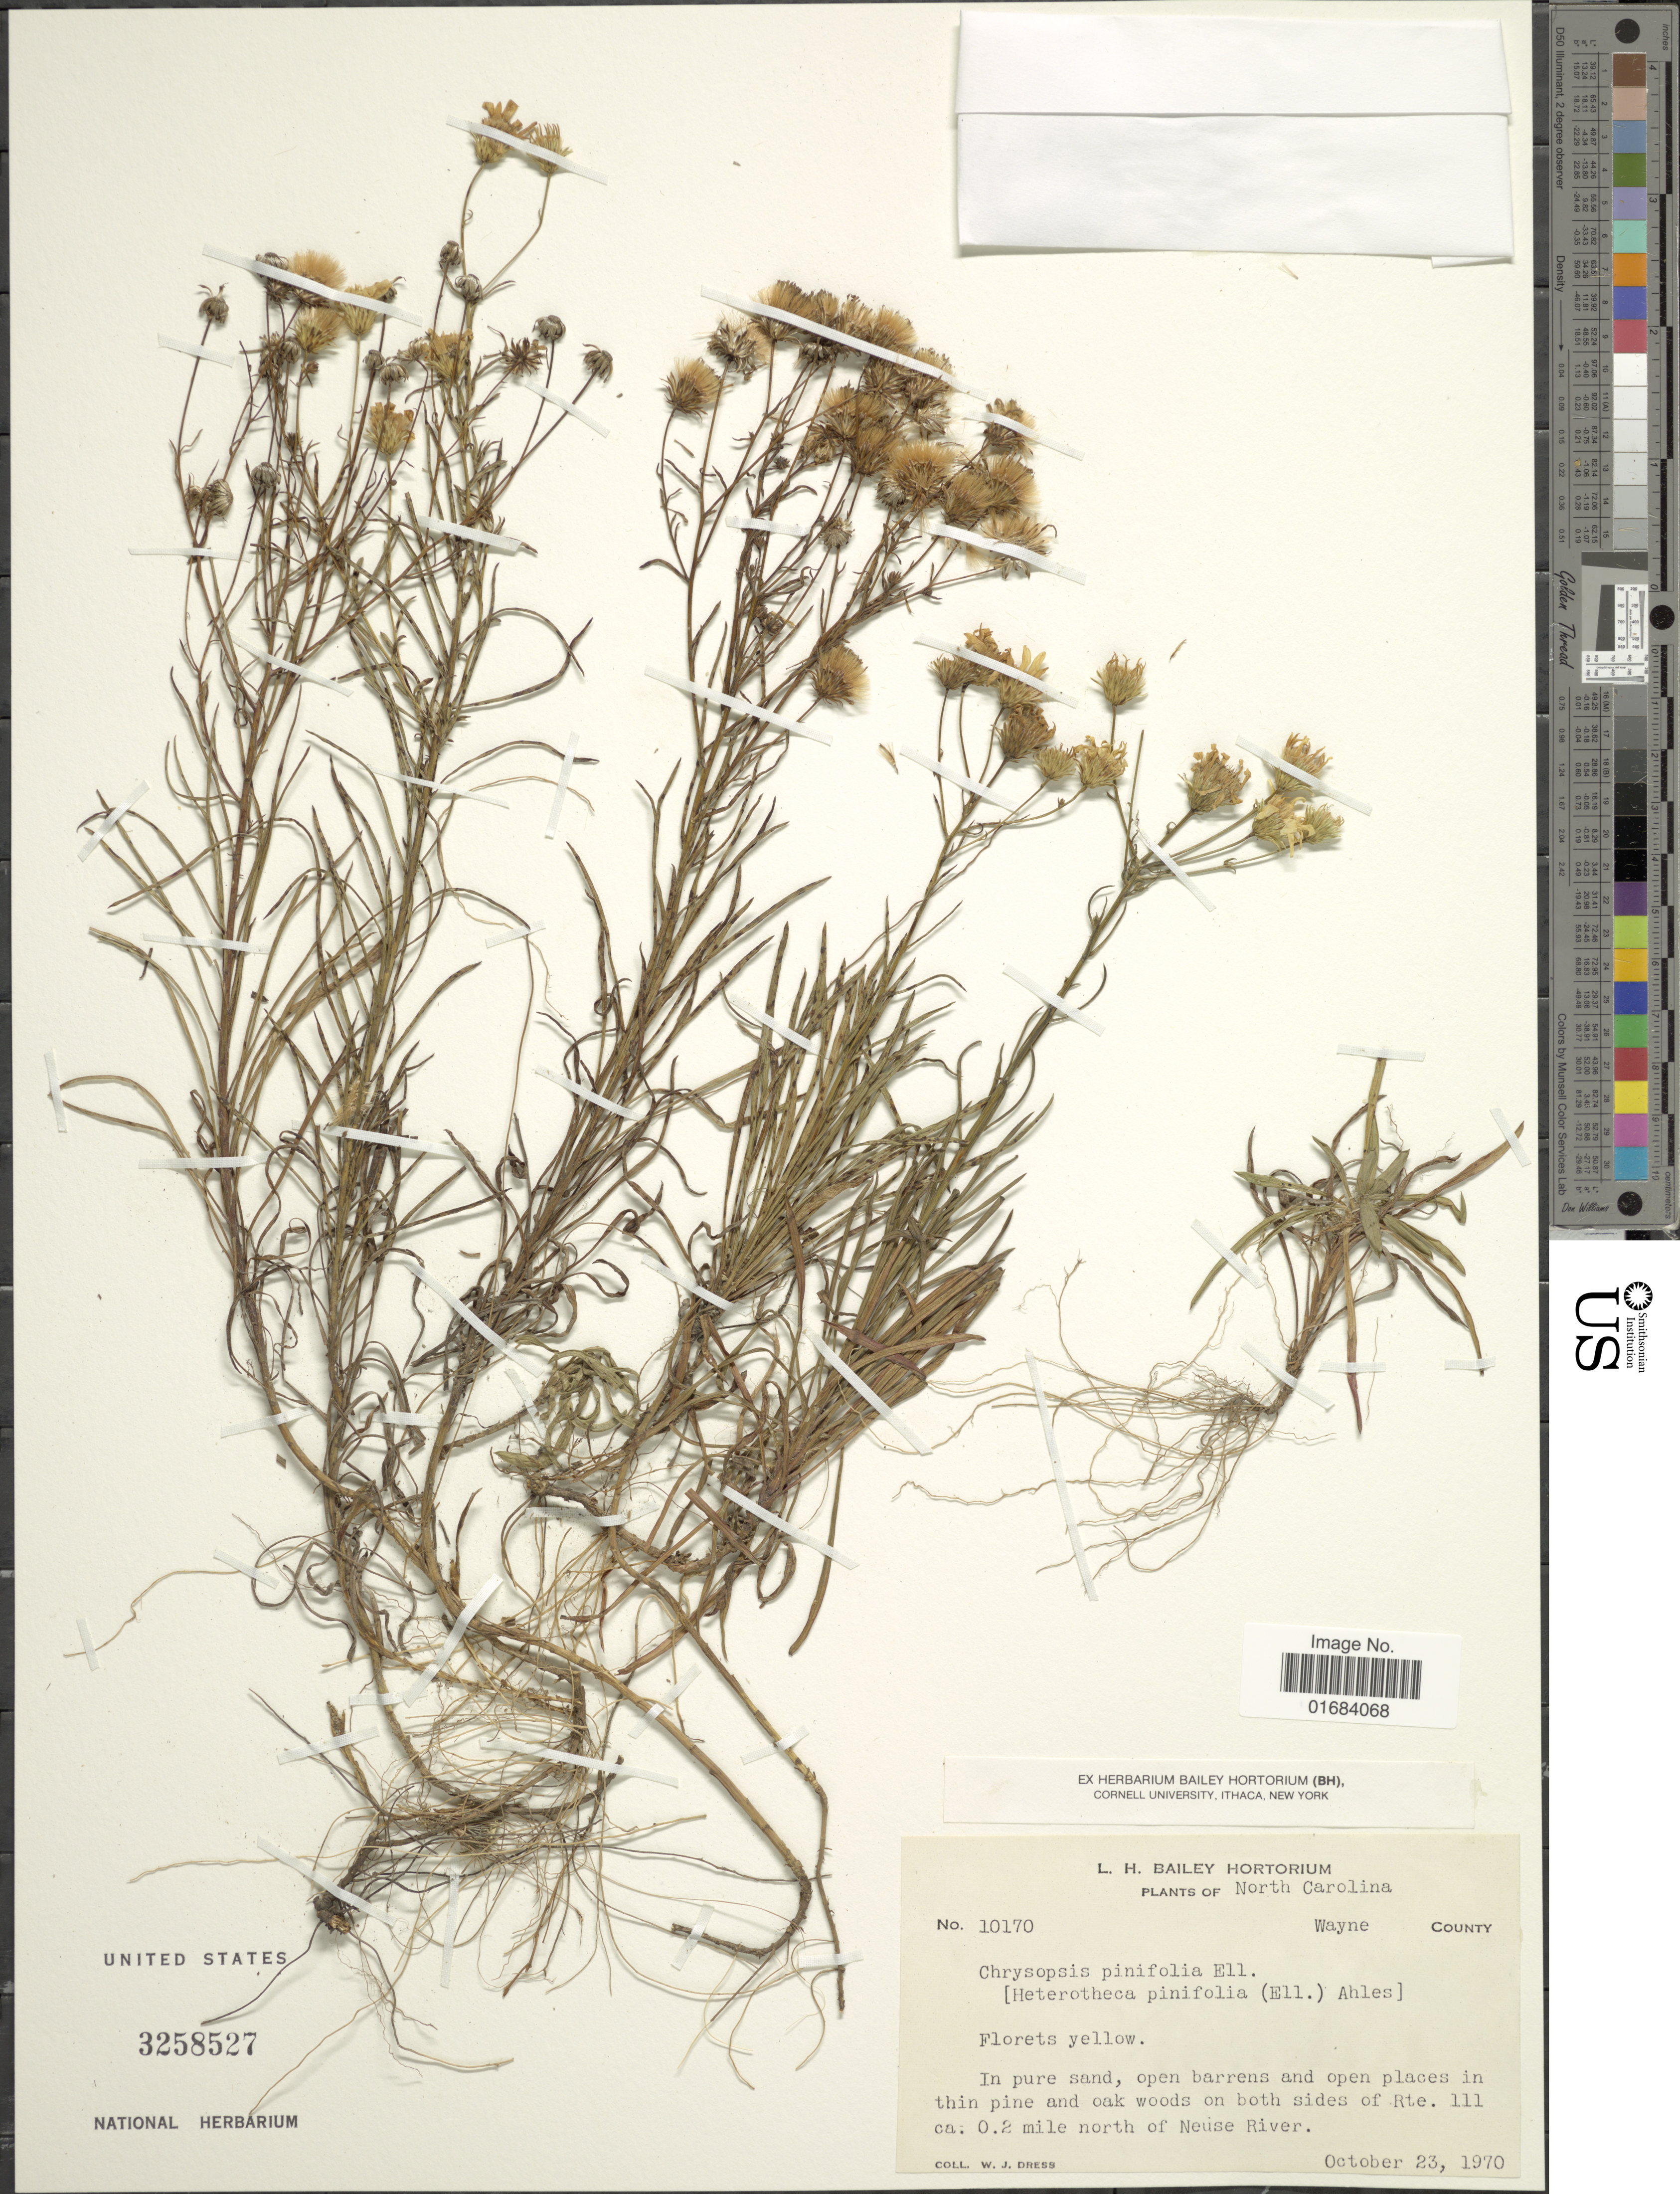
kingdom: Plantae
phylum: Tracheophyta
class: Magnoliopsida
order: Asterales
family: Asteraceae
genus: Pityopsis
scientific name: Pityopsis pinifolia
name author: (Elliott) Nutt.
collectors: W. Dress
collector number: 10170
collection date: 1970-10-23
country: United States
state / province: North Carolina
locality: Wayne County, In pure sand, open barrens and open places in thin pine and oak woods on both sides of Rte. 111 ca. 0.2 mile north of Neuse River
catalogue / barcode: US 3258527